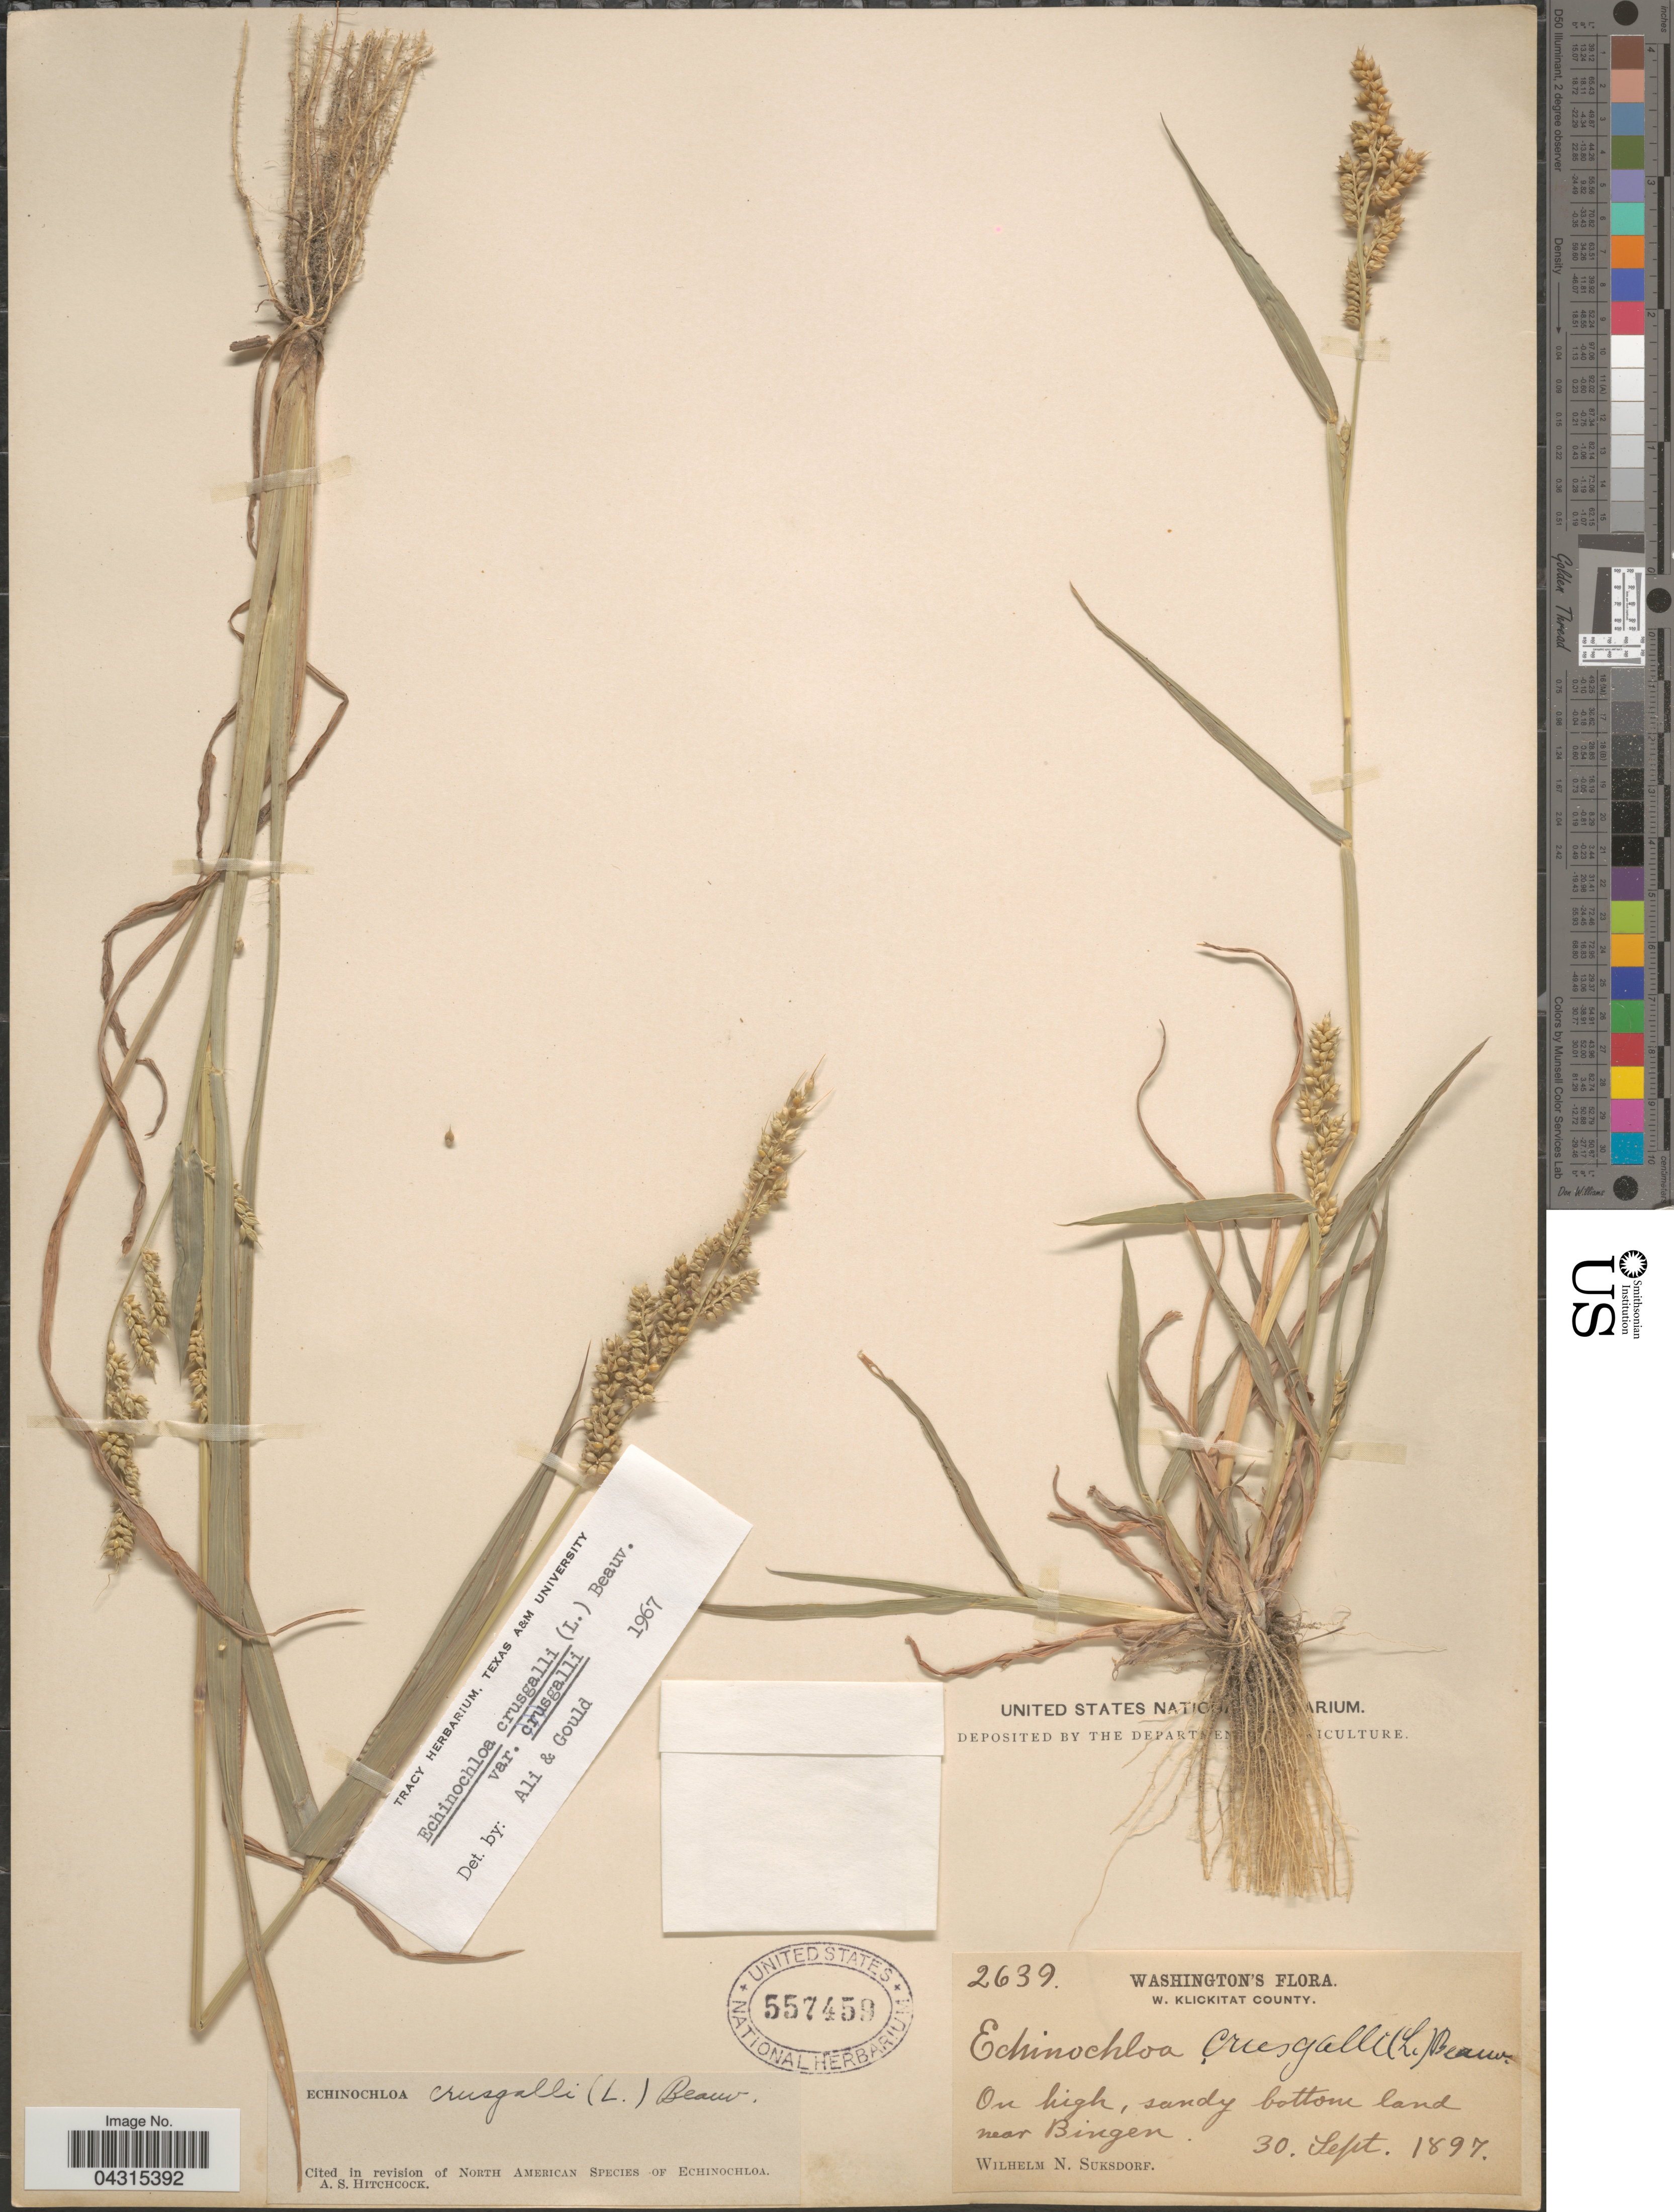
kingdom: Plantae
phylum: Tracheophyta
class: Liliopsida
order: Poales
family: Poaceae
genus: Echinochloa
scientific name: Echinochloa crus-galli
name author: (L.) P. Beauv.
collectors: W. N. Suksdorf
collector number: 2639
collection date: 1897-09-30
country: United States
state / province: Washington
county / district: Klickitat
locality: W. Klickitat County. On high, sandy bottom land near Bingen.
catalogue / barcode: US 557459